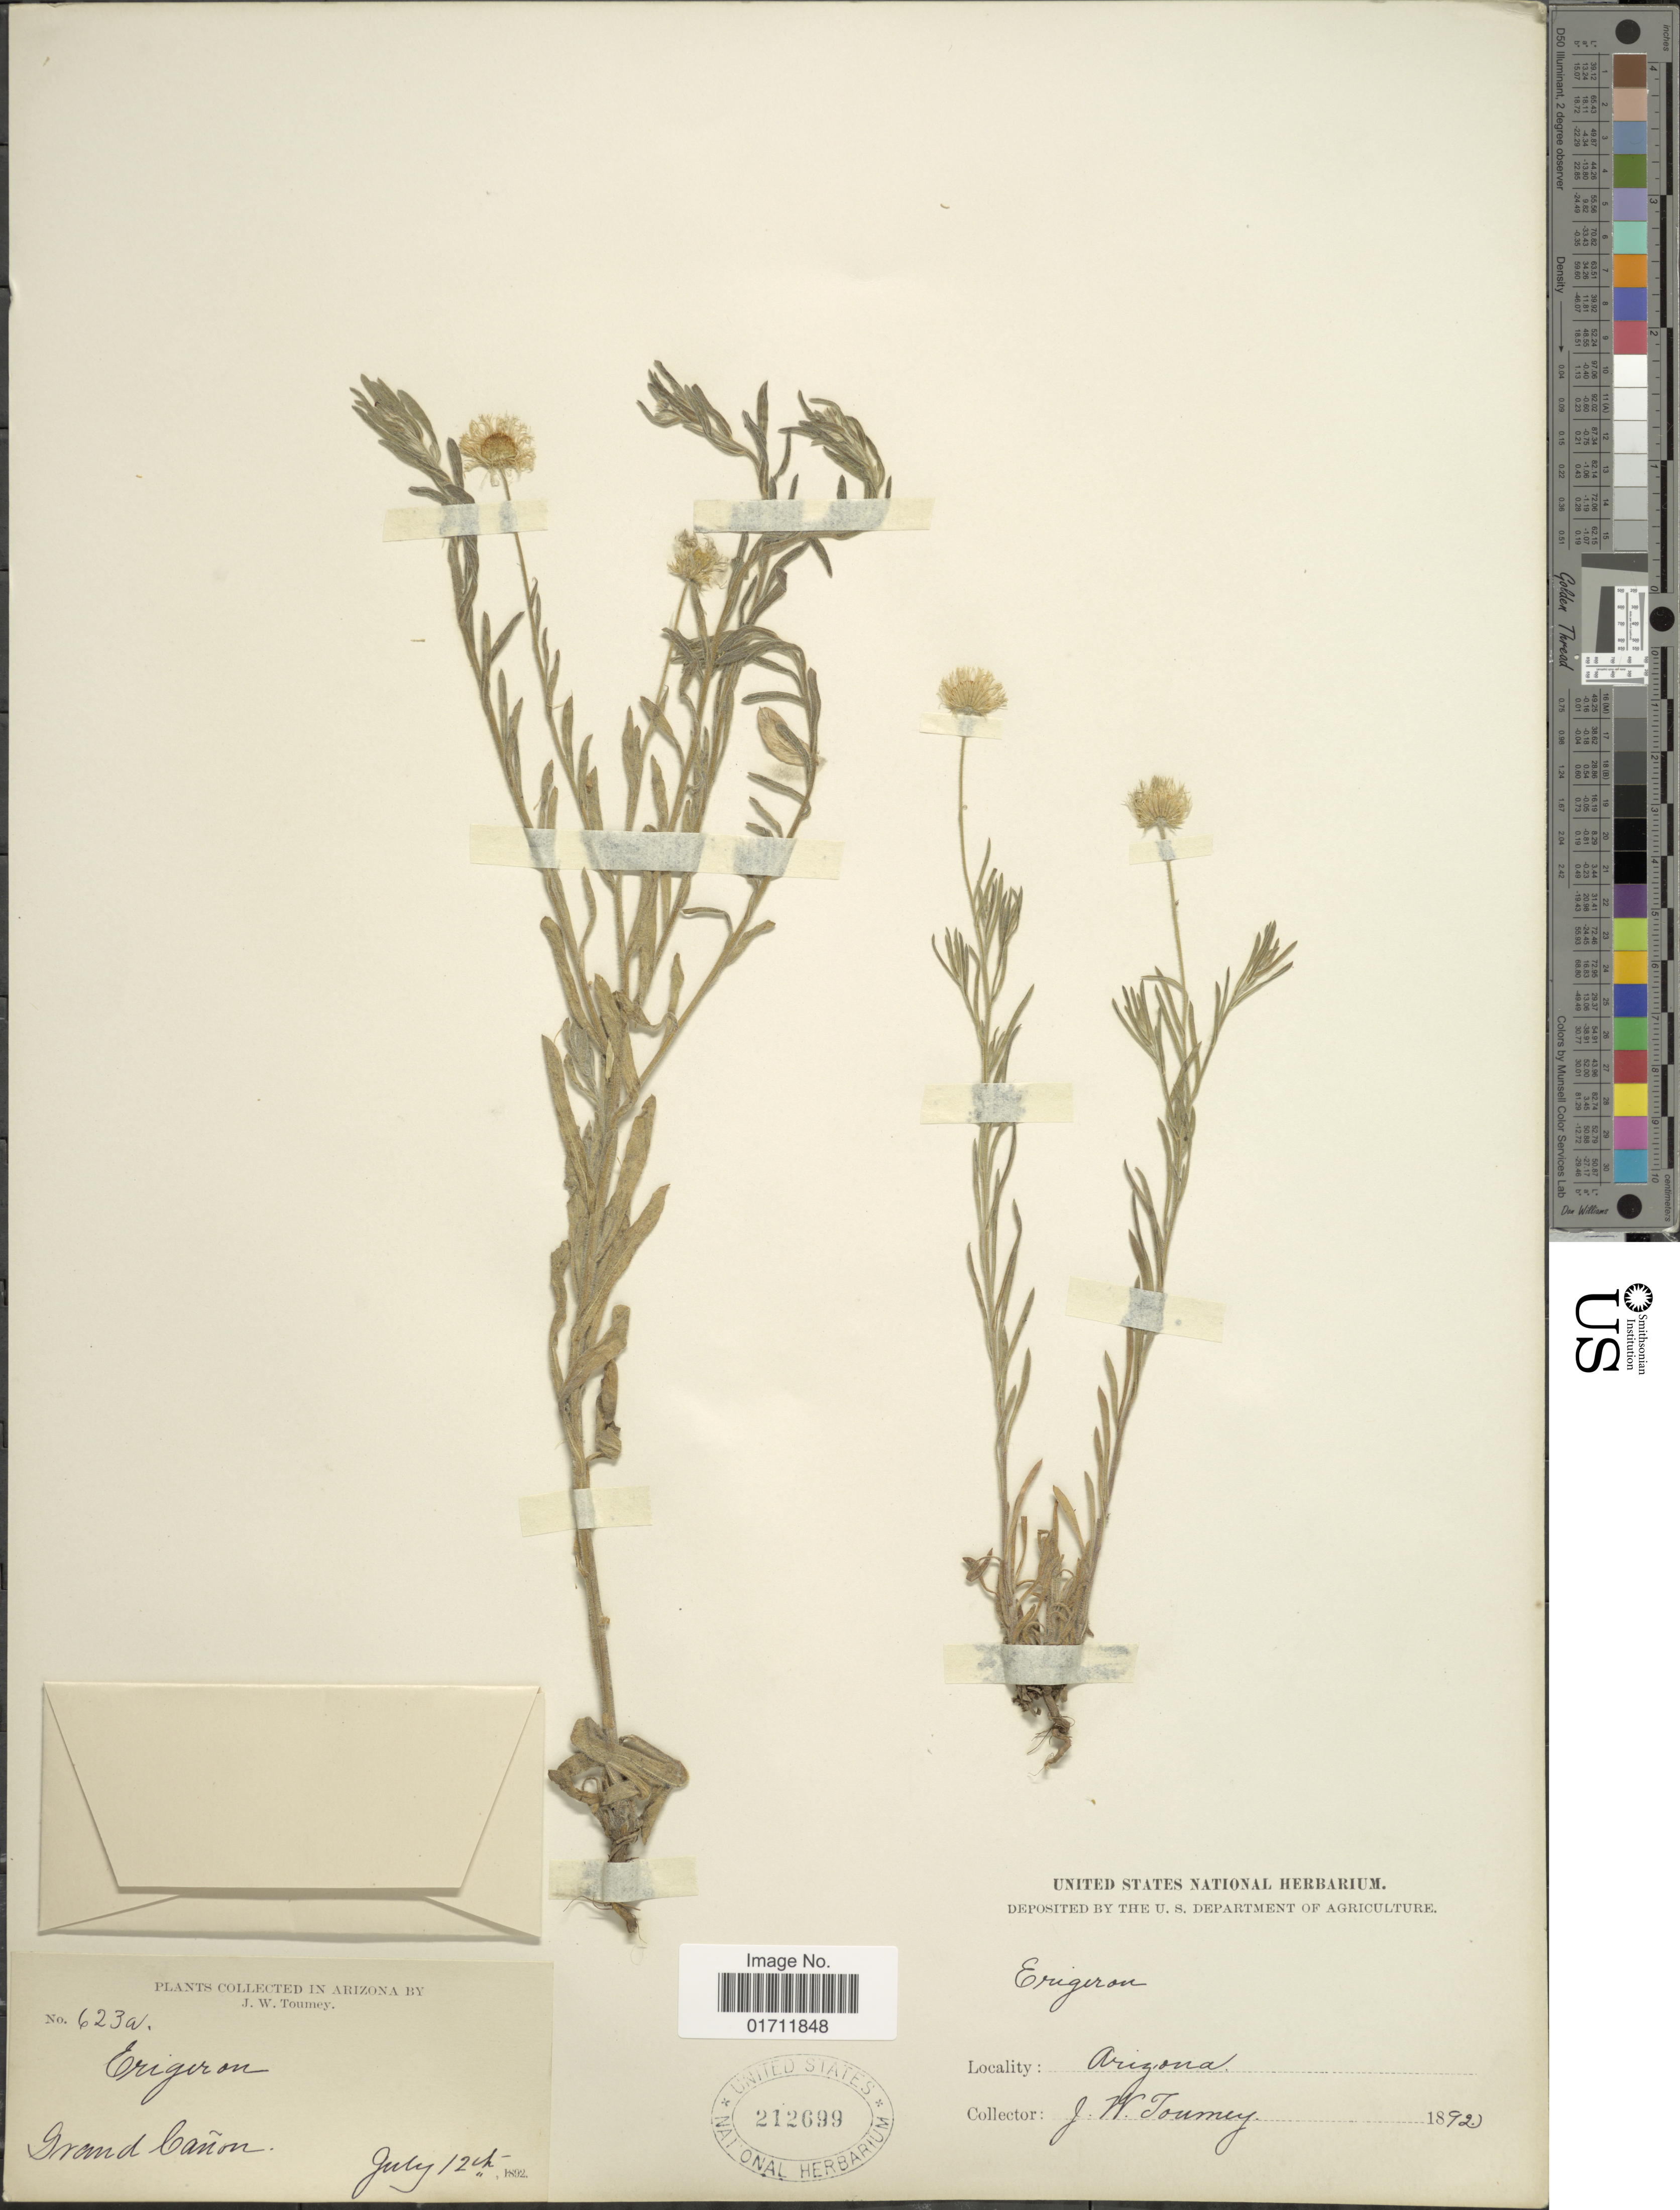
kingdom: Plantae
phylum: Tracheophyta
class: Magnoliopsida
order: Asterales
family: Asteraceae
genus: Erigeron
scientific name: Erigeron divergens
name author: Torr. & A. Gray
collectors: J. Tourney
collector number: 623a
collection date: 1892-07-12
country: United States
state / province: Arizona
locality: Grand Cañon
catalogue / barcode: US 212699